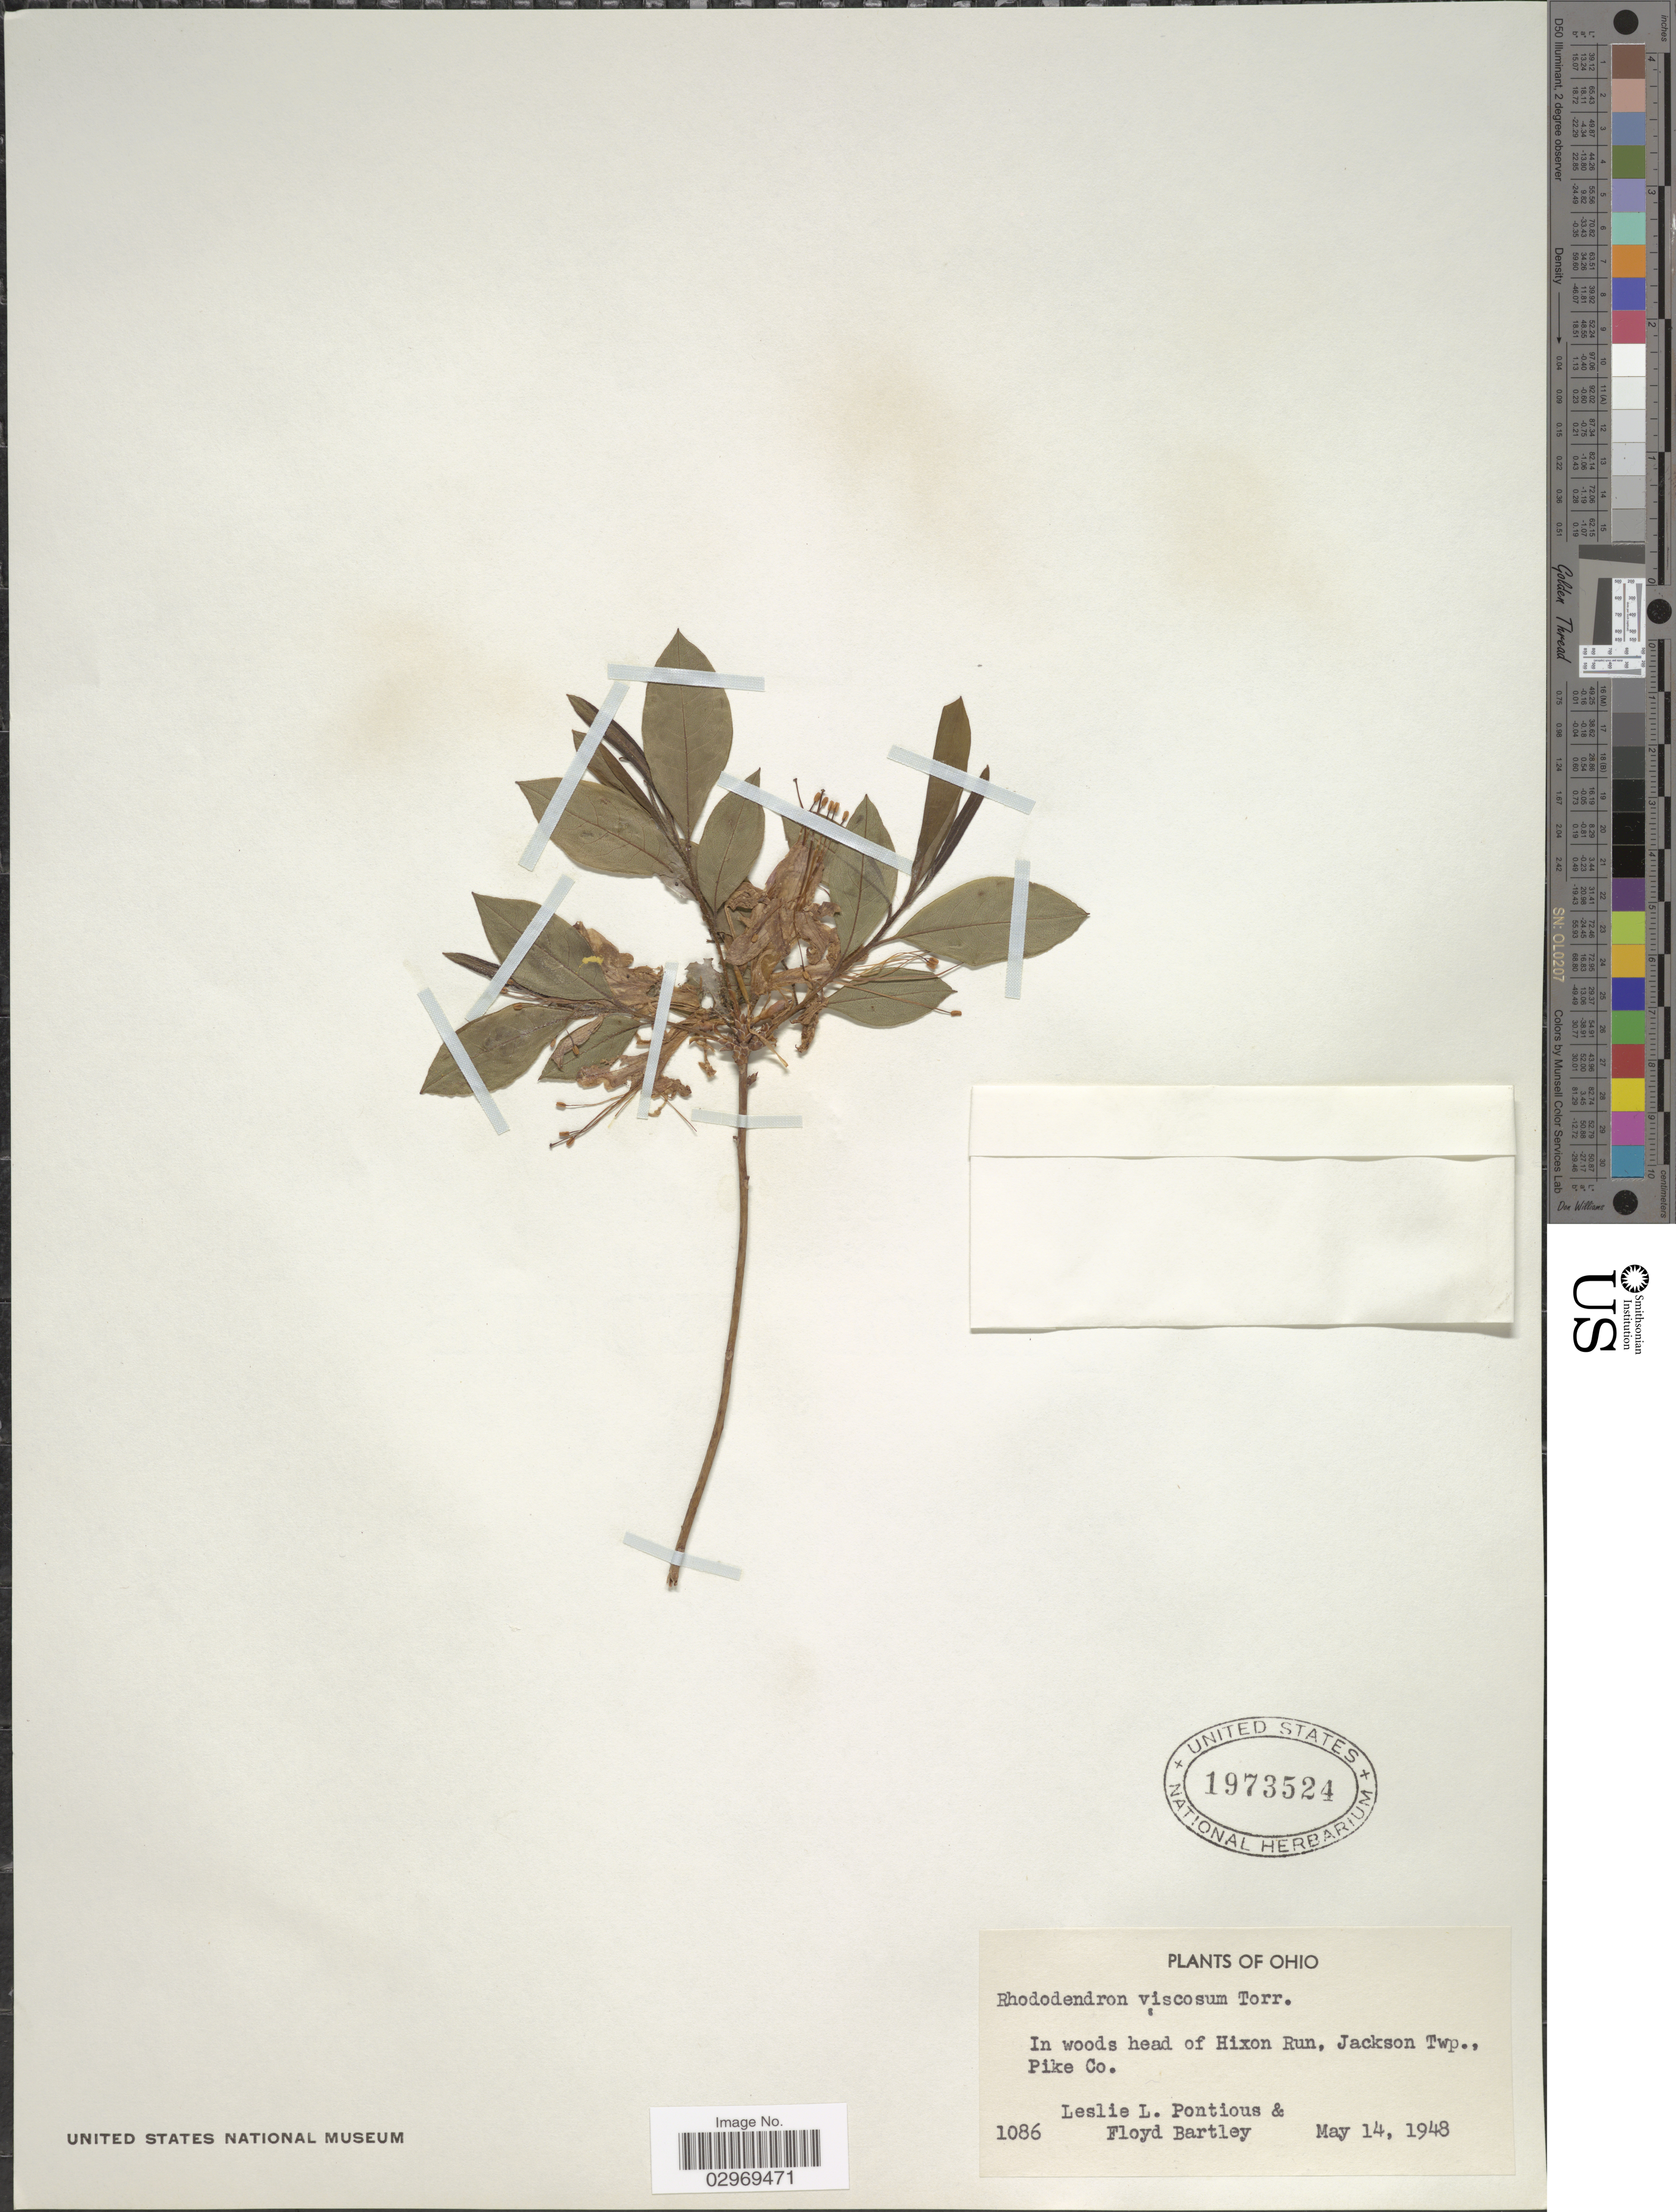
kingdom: Plantae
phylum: Tracheophyta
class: Magnoliopsida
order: Ericales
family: Ericaceae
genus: Rhododendron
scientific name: Rhododendron viscosum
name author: (L.) Torr.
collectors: L. L. Pontious & F. Bartley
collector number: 1086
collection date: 1948-05-14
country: United States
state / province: Ohio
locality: In woods head of Hixon Run, Jackson Twp., Pike Co.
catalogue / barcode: US 1973524